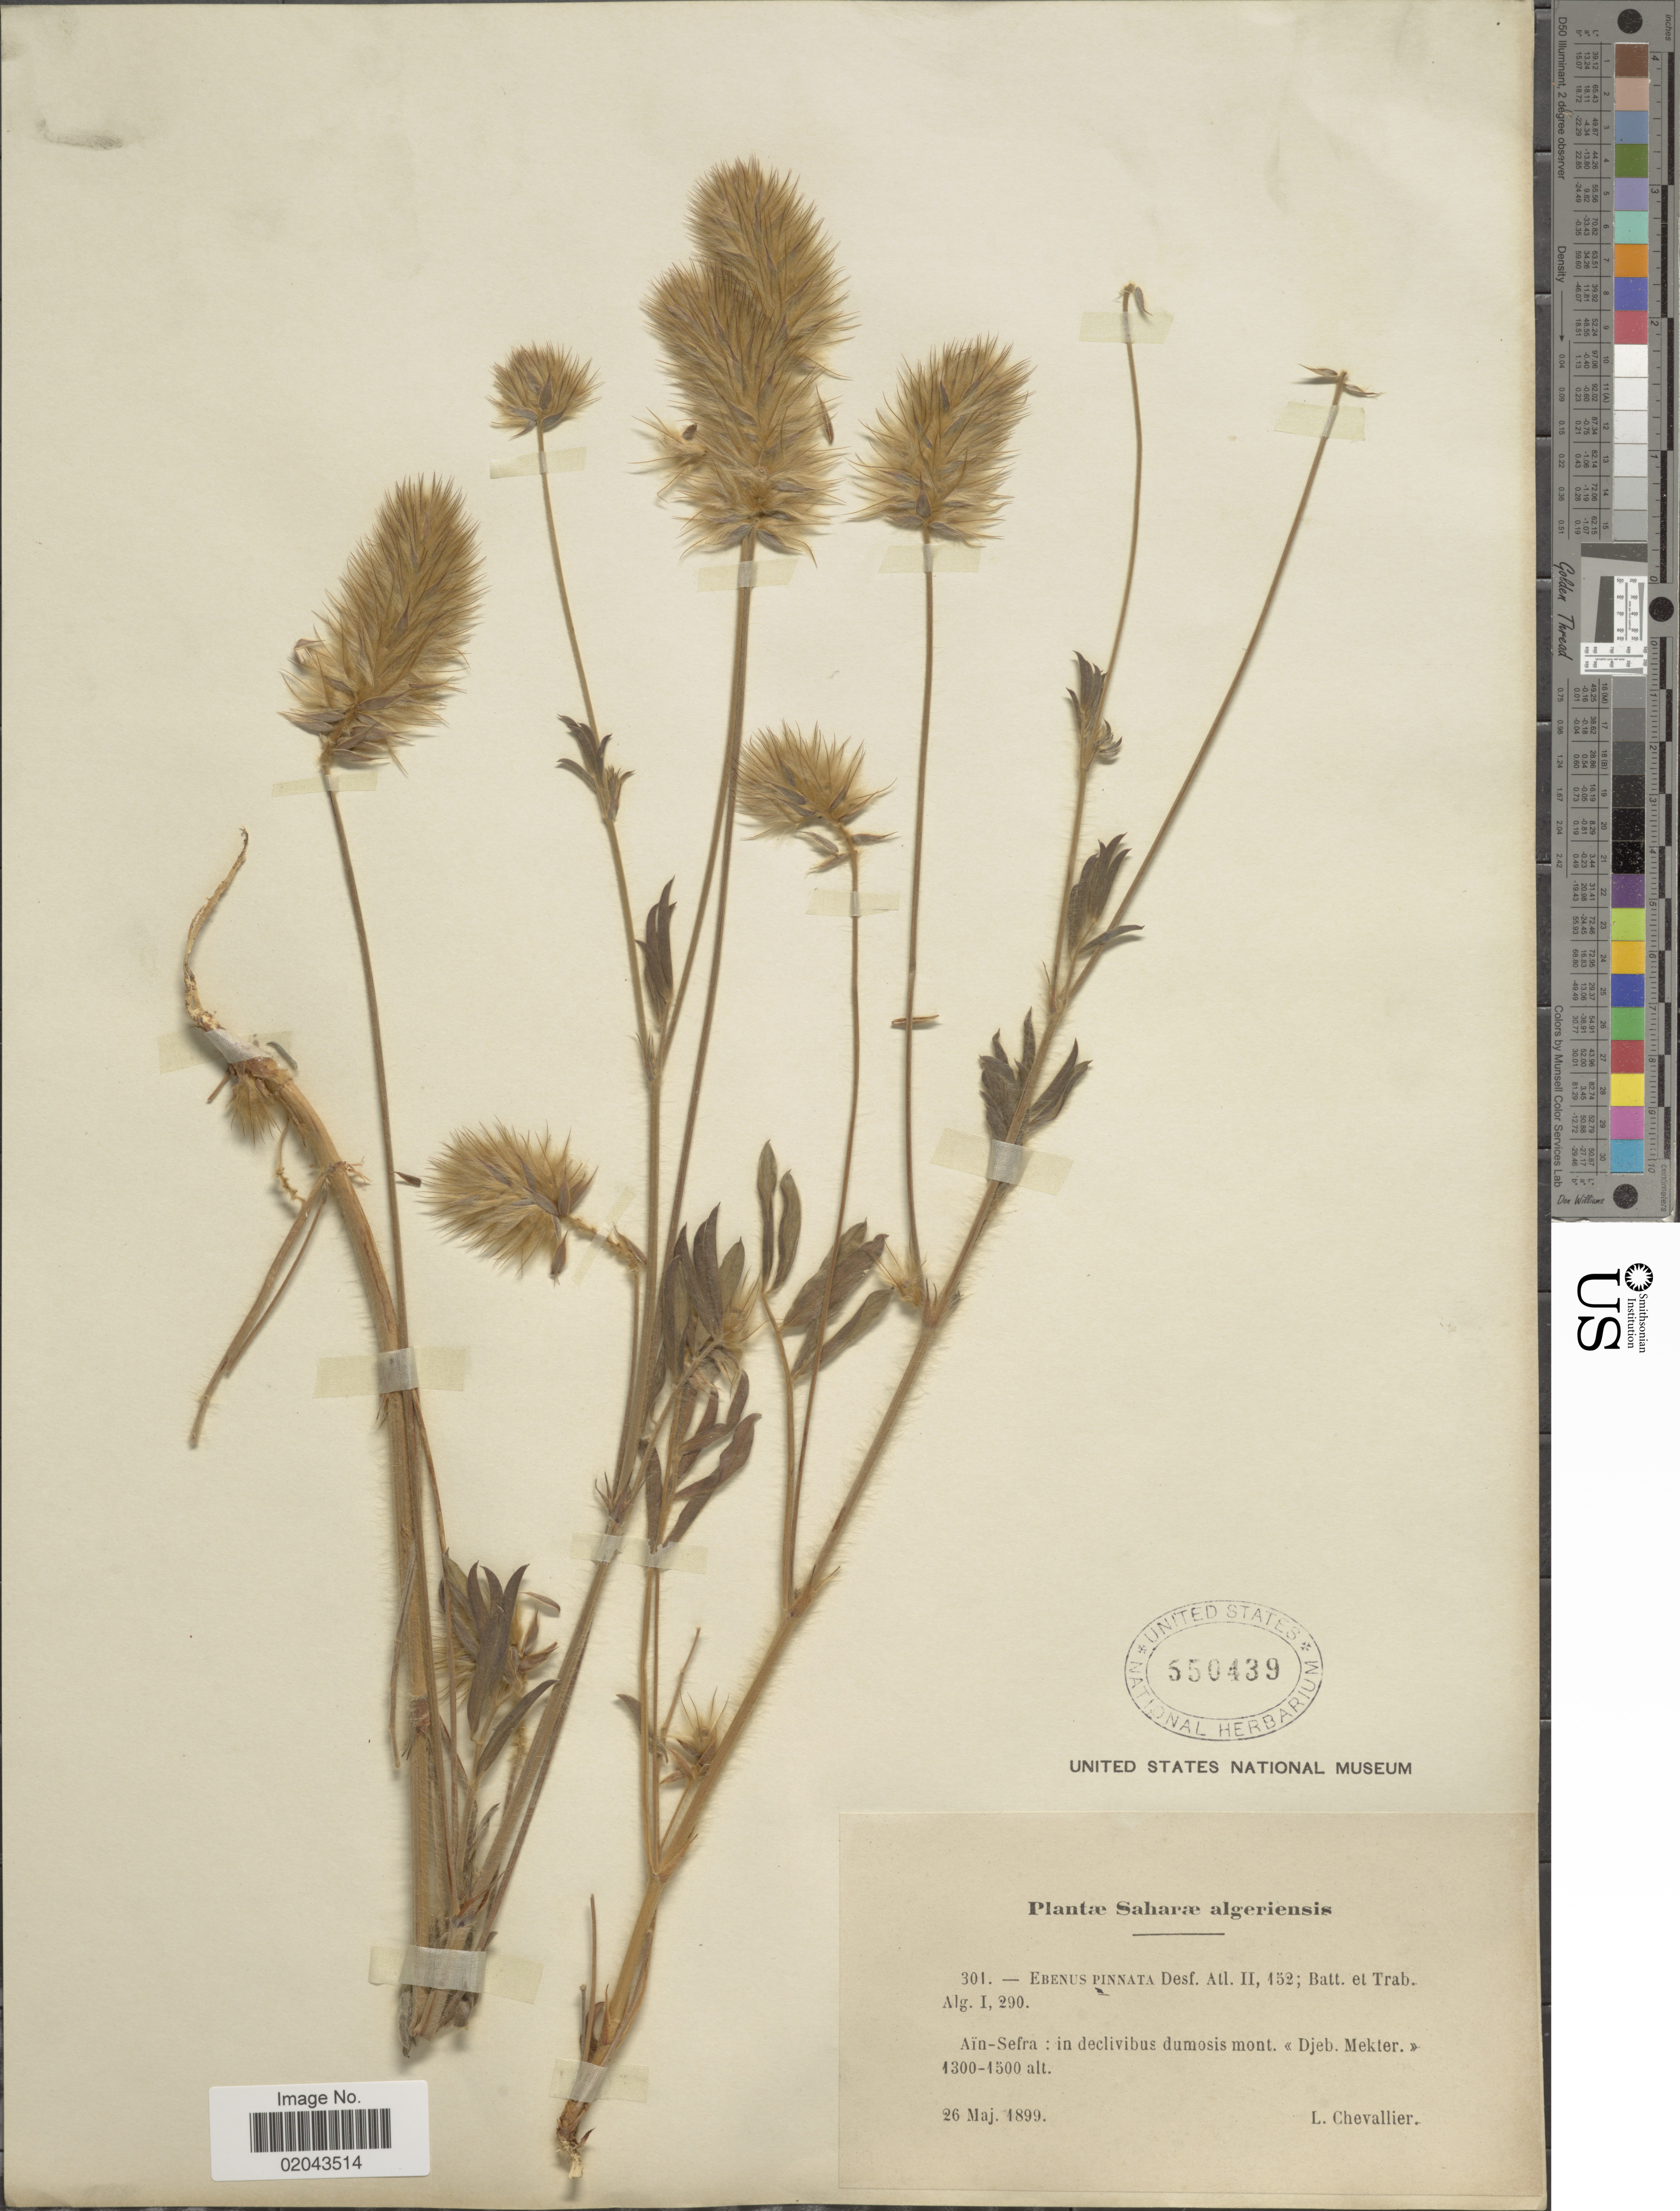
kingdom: Plantae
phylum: Tracheophyta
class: Magnoliopsida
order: Fabales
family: Fabaceae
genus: Ebenus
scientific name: Ebenus pinnata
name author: Aiton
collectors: L. Chevallier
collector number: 301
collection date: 1899-05-26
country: Algeria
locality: Saharae algeriensis, Ain-Sefra: in declivibus dumosis mont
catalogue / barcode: US 550439